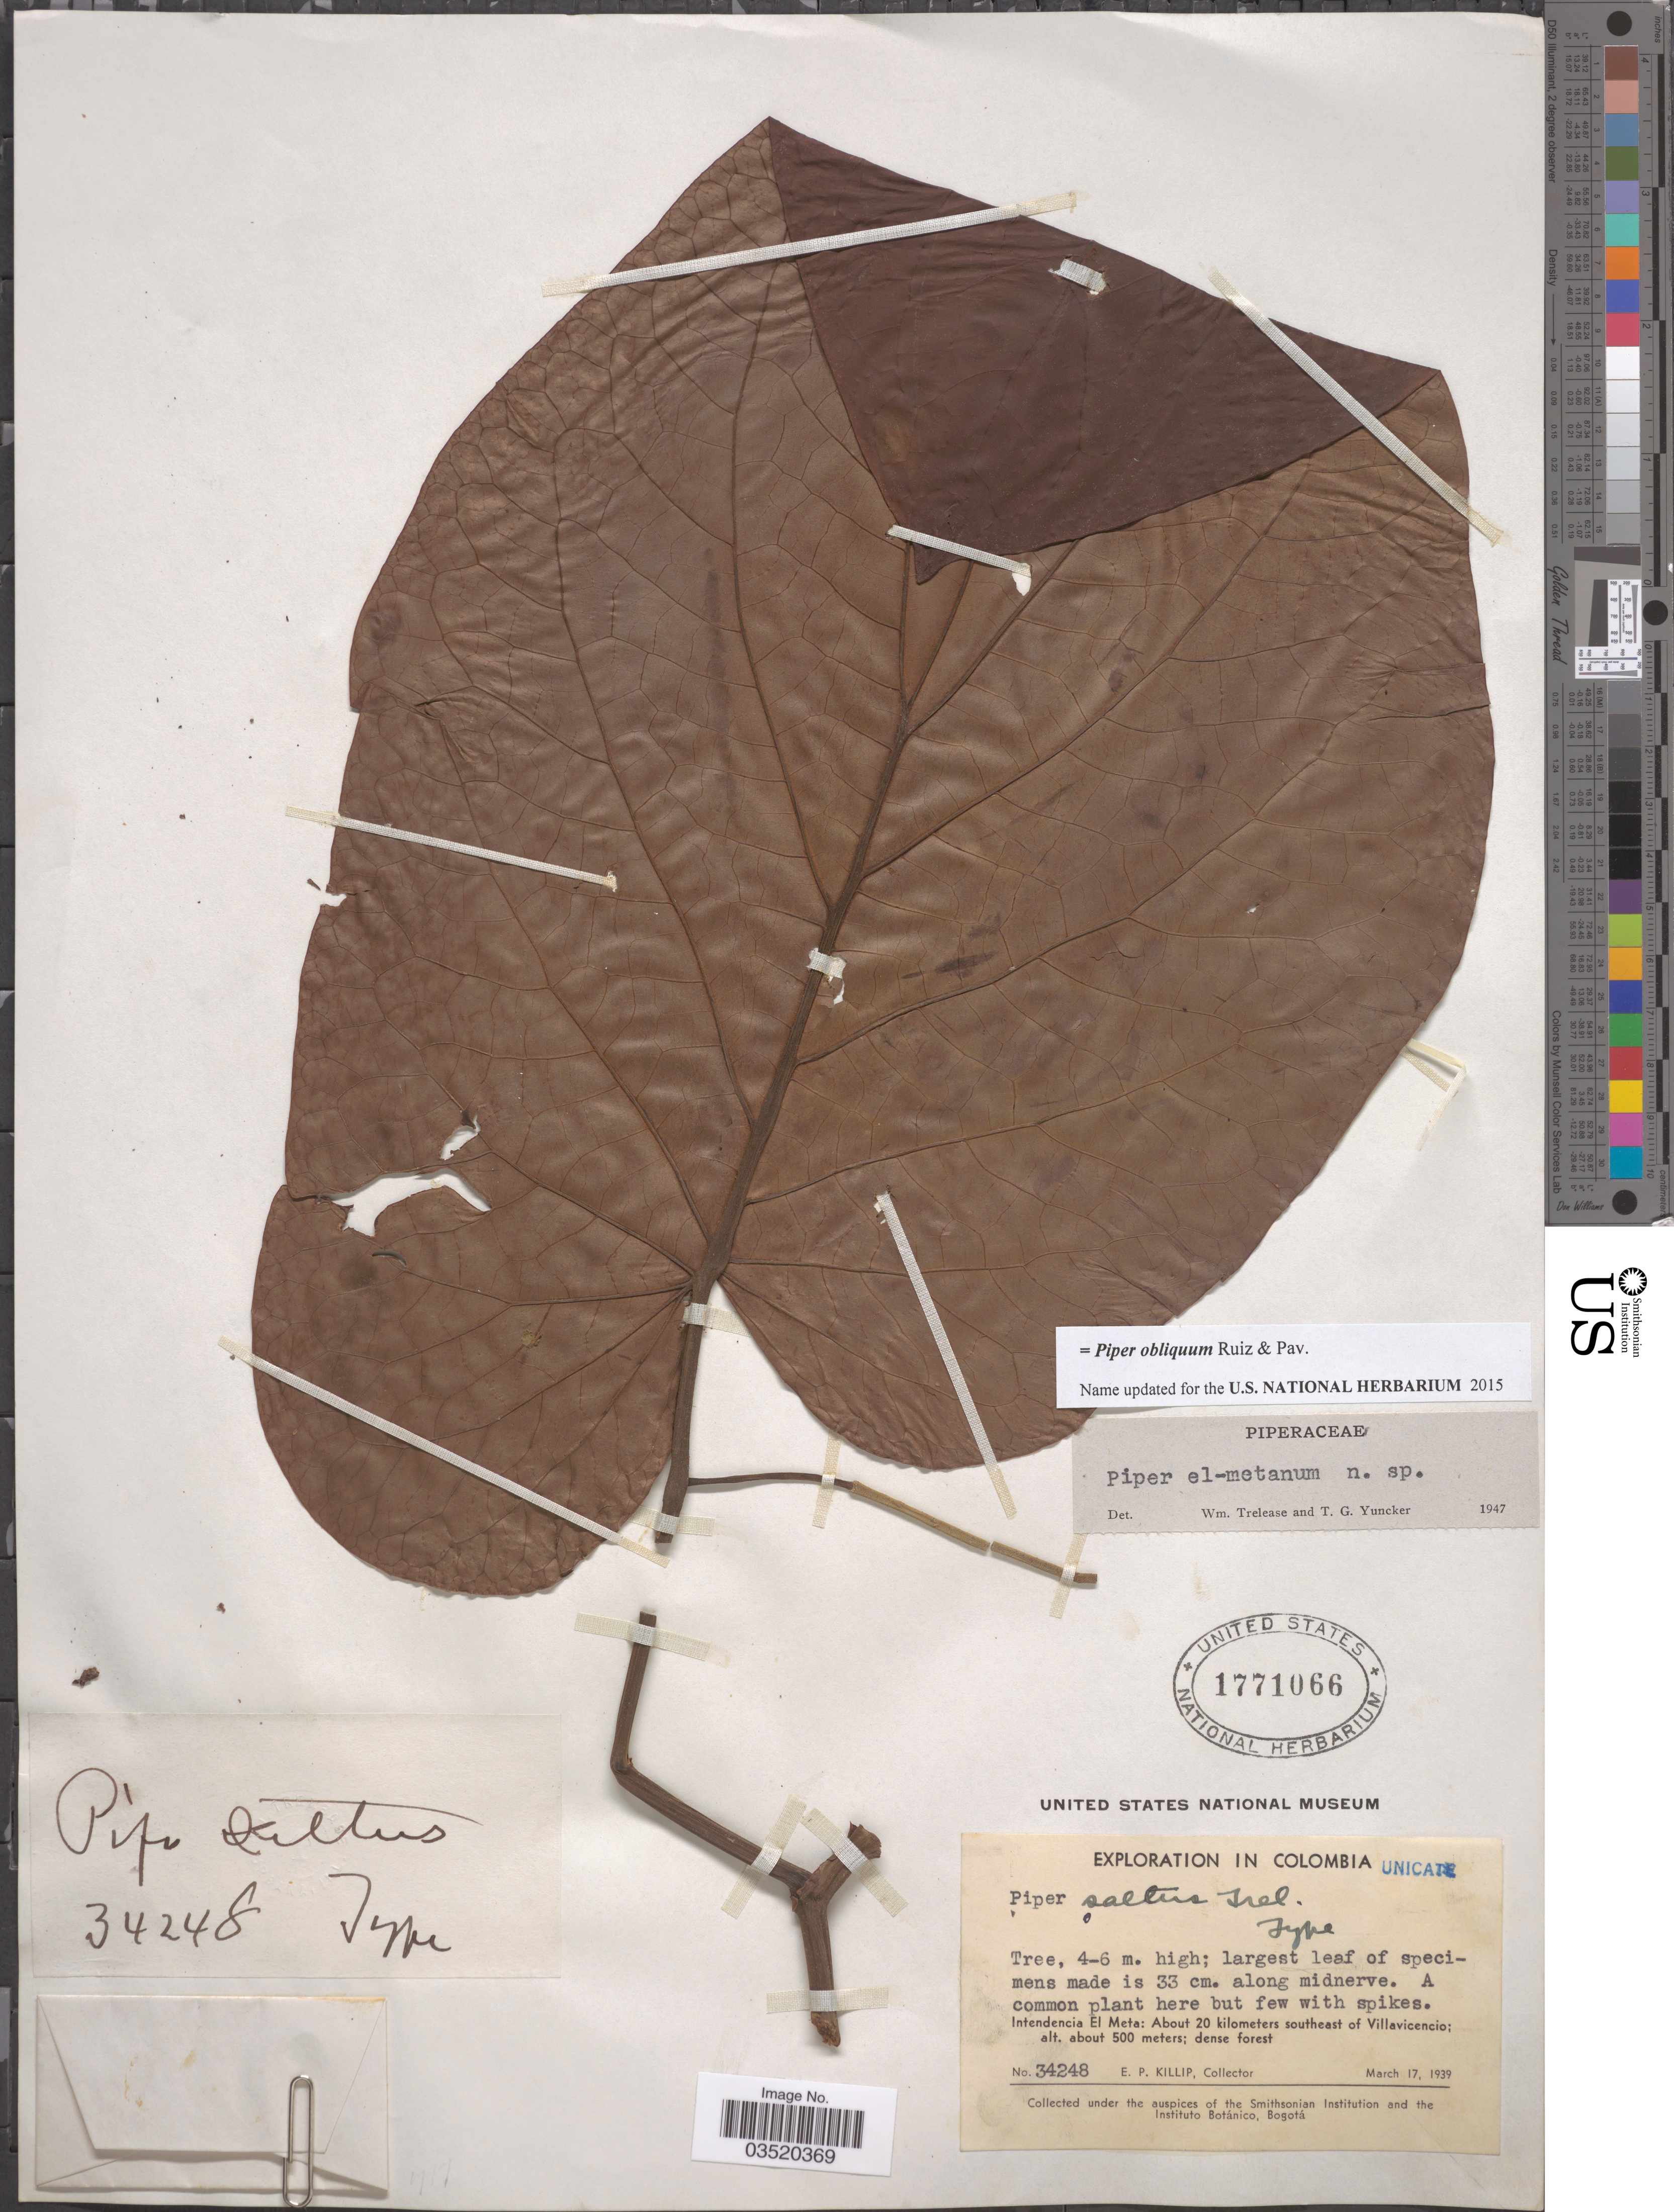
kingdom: Plantae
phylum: Tracheophyta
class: Magnoliopsida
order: Piperales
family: Piperaceae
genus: Piper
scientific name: Piper obliquum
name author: Ruiz & Pav.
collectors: E. P. Killip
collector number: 34248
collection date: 1939-03-17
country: Colombia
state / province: Meta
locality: Intendencia El Meta: About 20 kilometers southeast of Villavicencio.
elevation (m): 500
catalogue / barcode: US 1771066